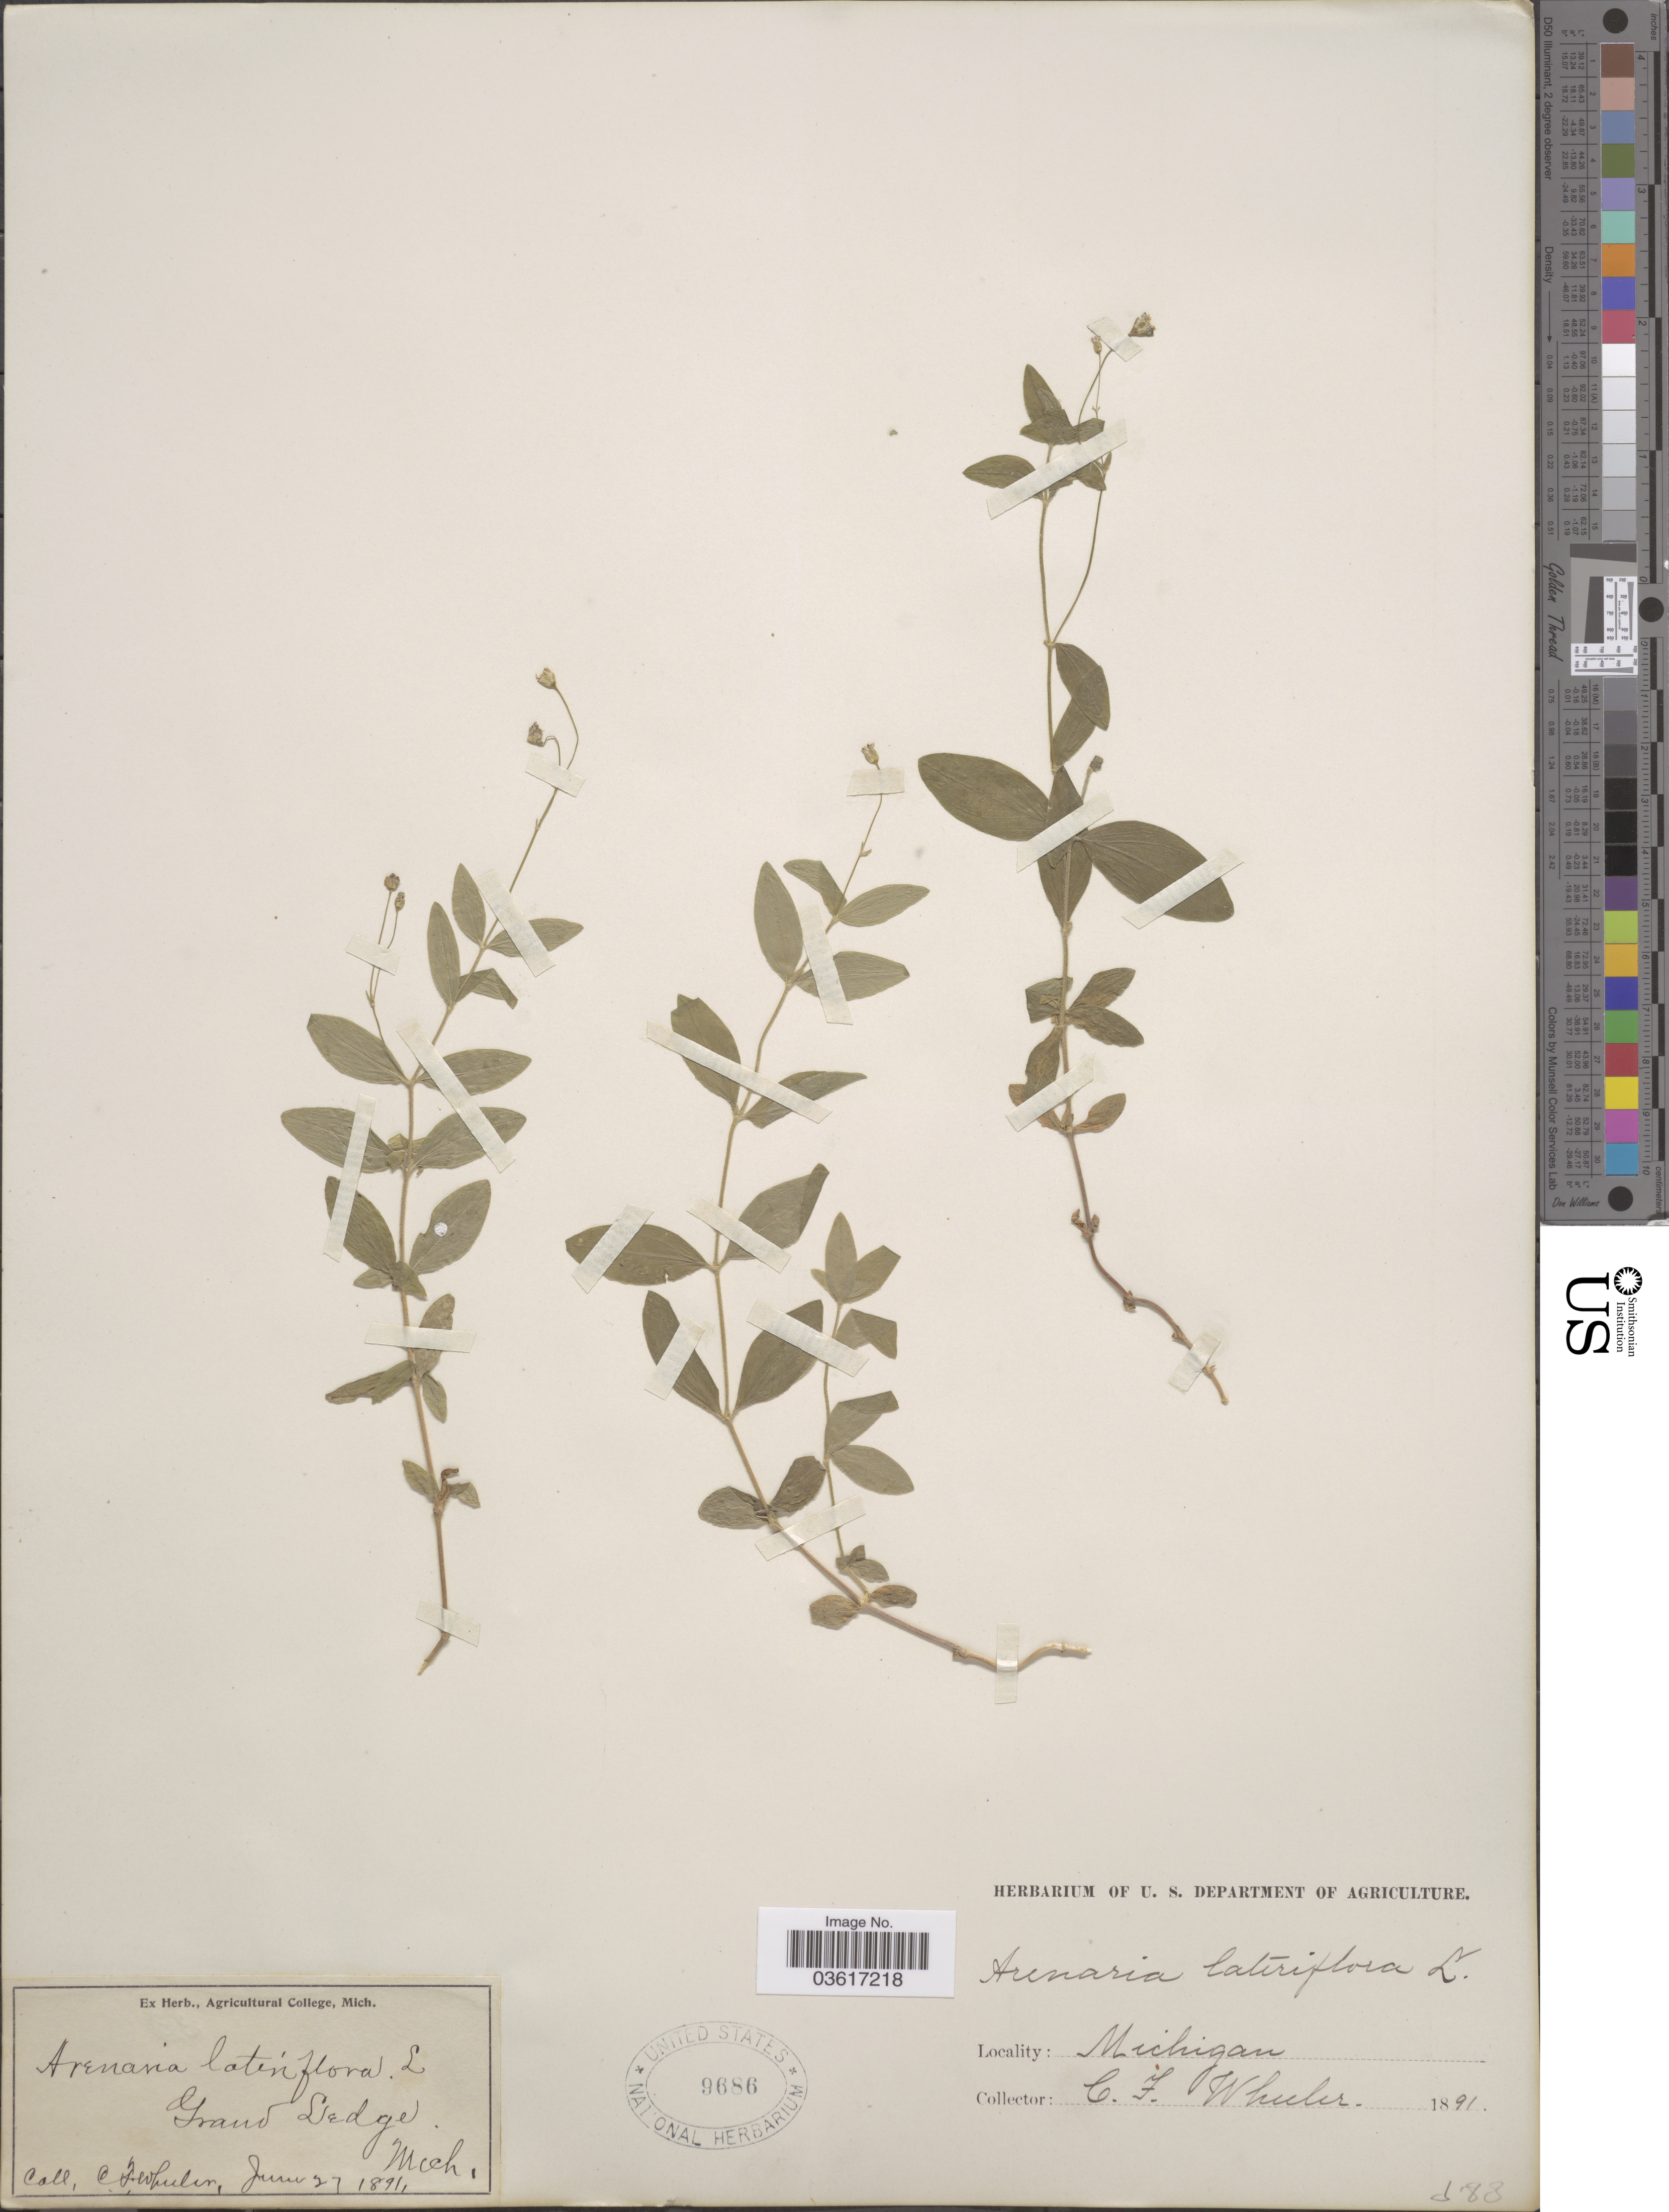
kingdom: Plantae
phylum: Tracheophyta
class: Magnoliopsida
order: Caryophyllales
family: Caryophyllaceae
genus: Moehringia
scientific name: Moehringia lateriflora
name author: (L.) Fenzl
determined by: Strong, Mark T., (BOT), Smithsonian Institution - National Museum of Natural History (UNITED STATES)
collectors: C. Wheeler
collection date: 1891-06-27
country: United States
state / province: Michigan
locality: Grand Ledge.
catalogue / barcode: US 9686